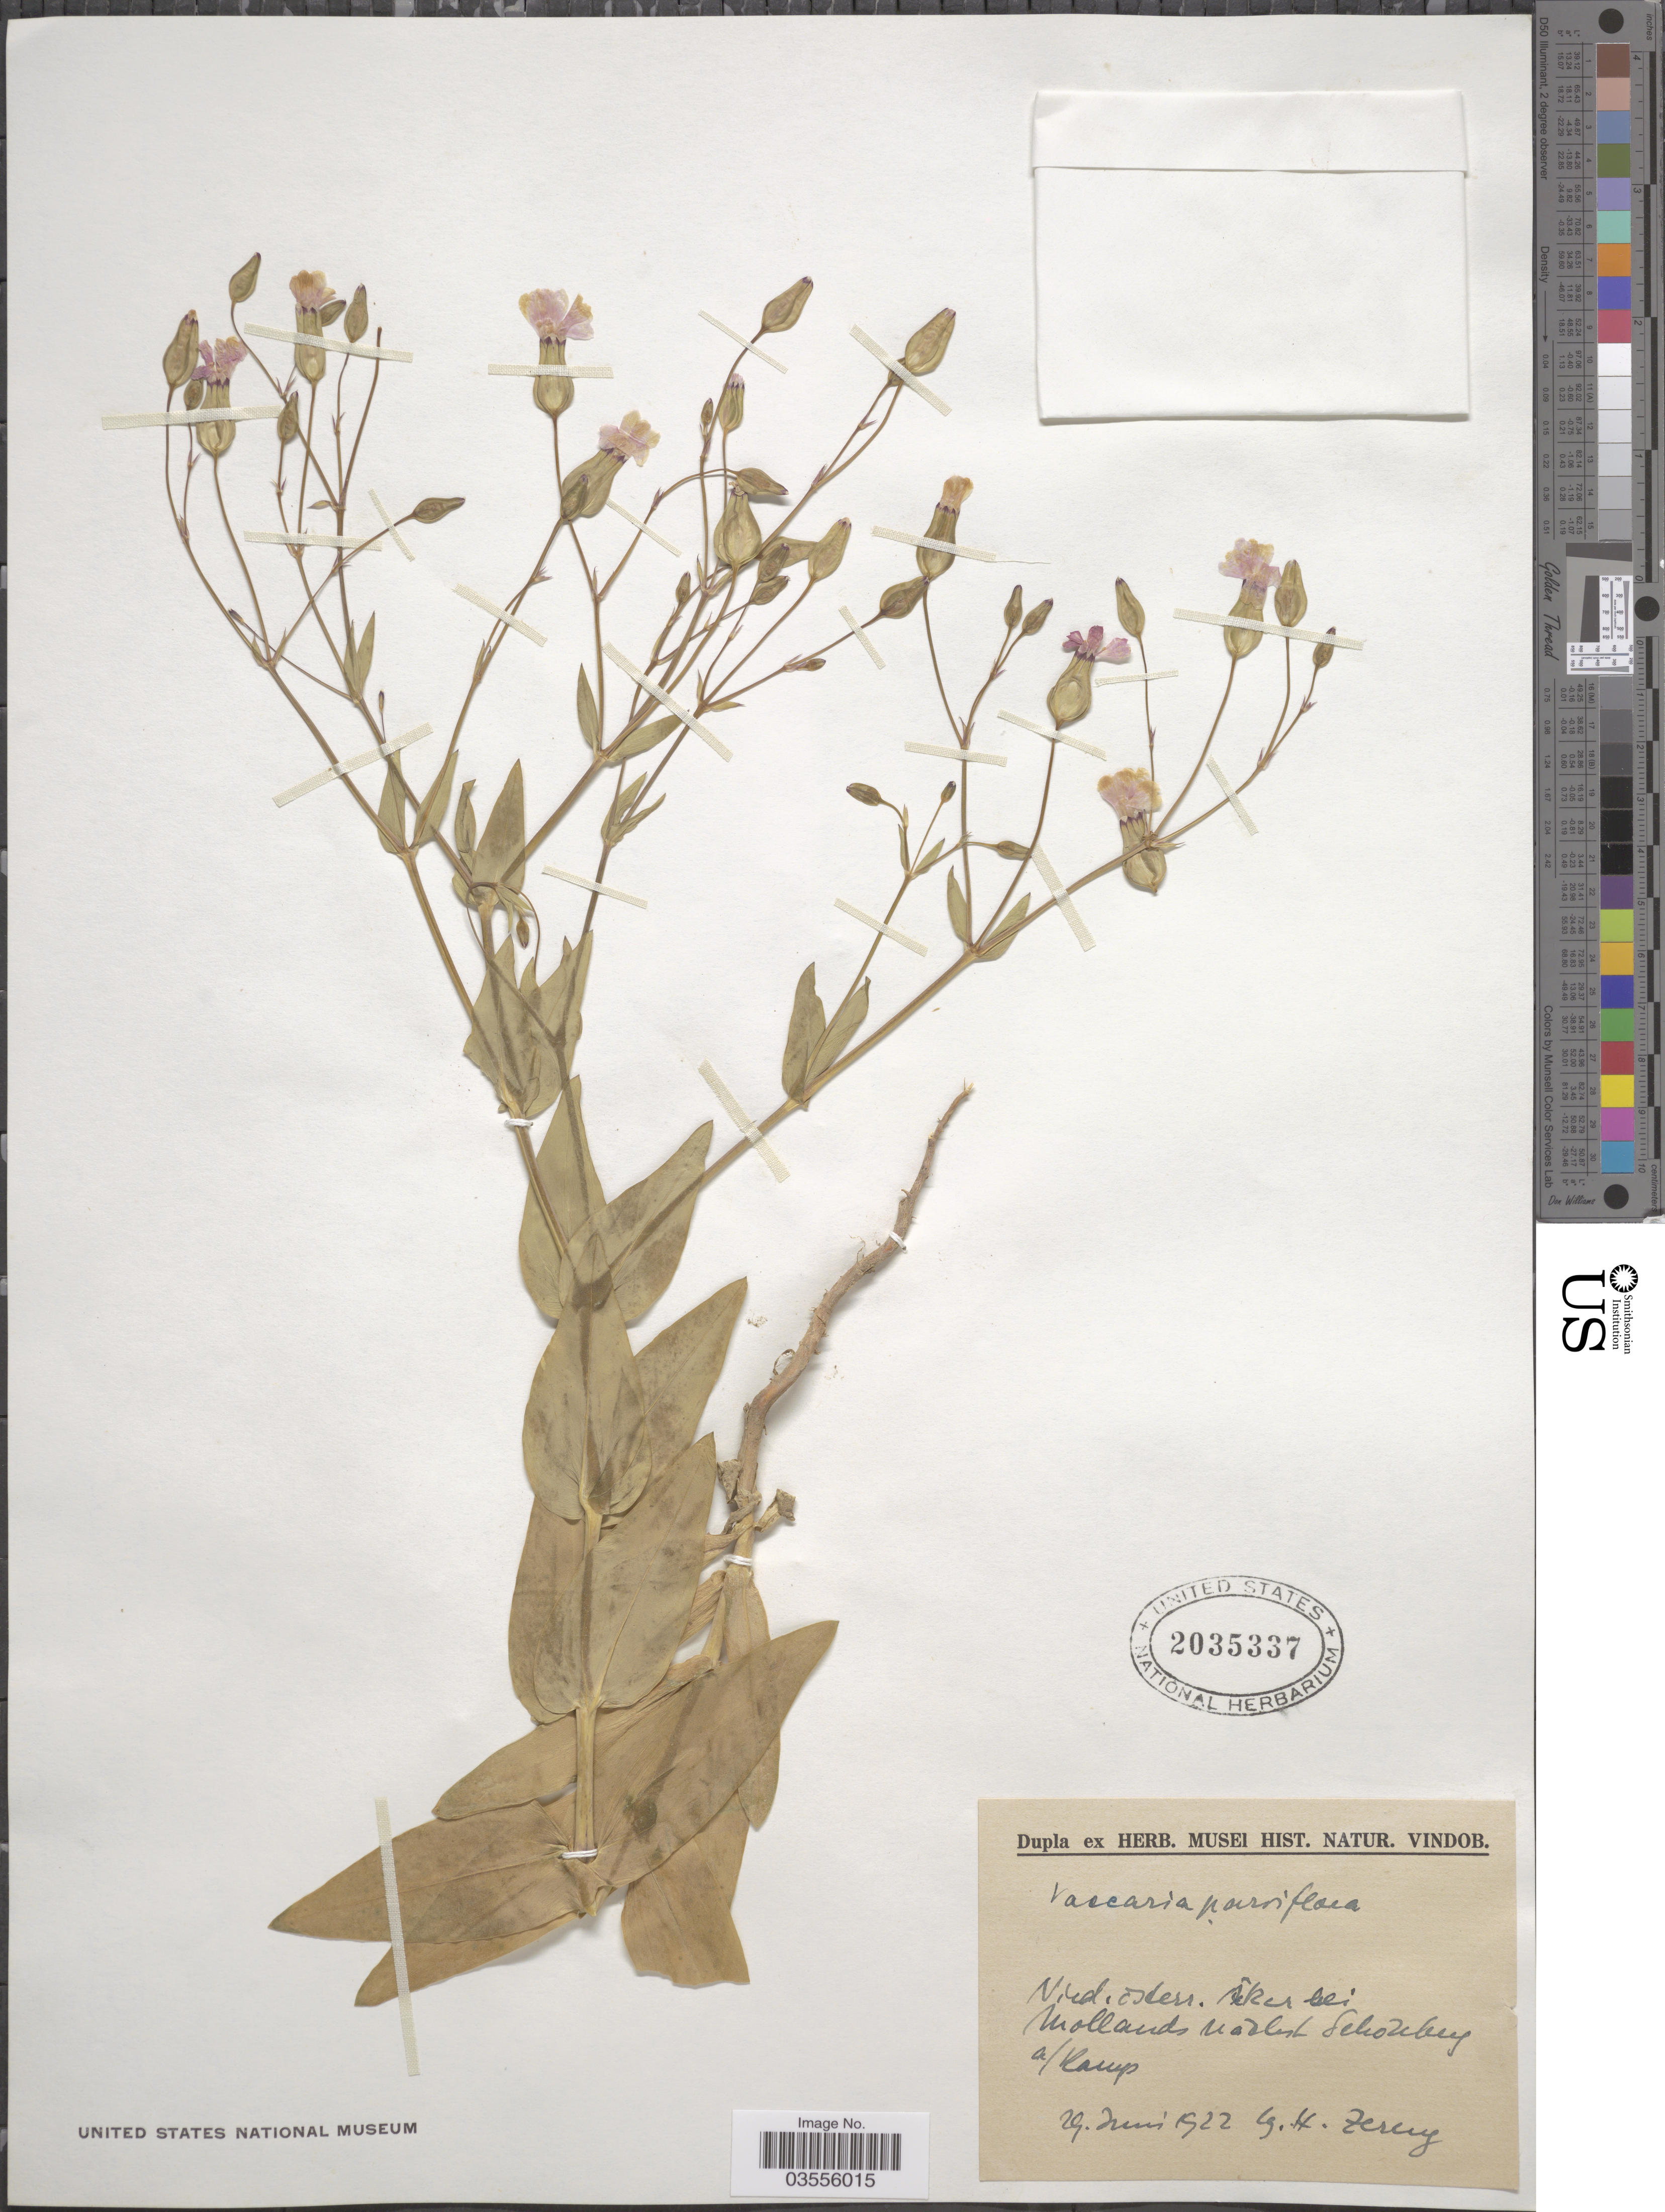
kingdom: Plantae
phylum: Tracheophyta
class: Magnoliopsida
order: Caryophyllales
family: Caryophyllaceae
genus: Gypsophila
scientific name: Gypsophila vaccaria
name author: (L.) Sm.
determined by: Strong, M. T., (US), Smithsonian Institution - National Museum of Natural History (UNITED STATES)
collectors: H. Zerny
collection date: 1922-06-29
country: Austria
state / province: Niederosterreich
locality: Nied. osterr. Áker bei Mollands nadlest Scholeberg a/ Kamp.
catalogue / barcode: US 2035337